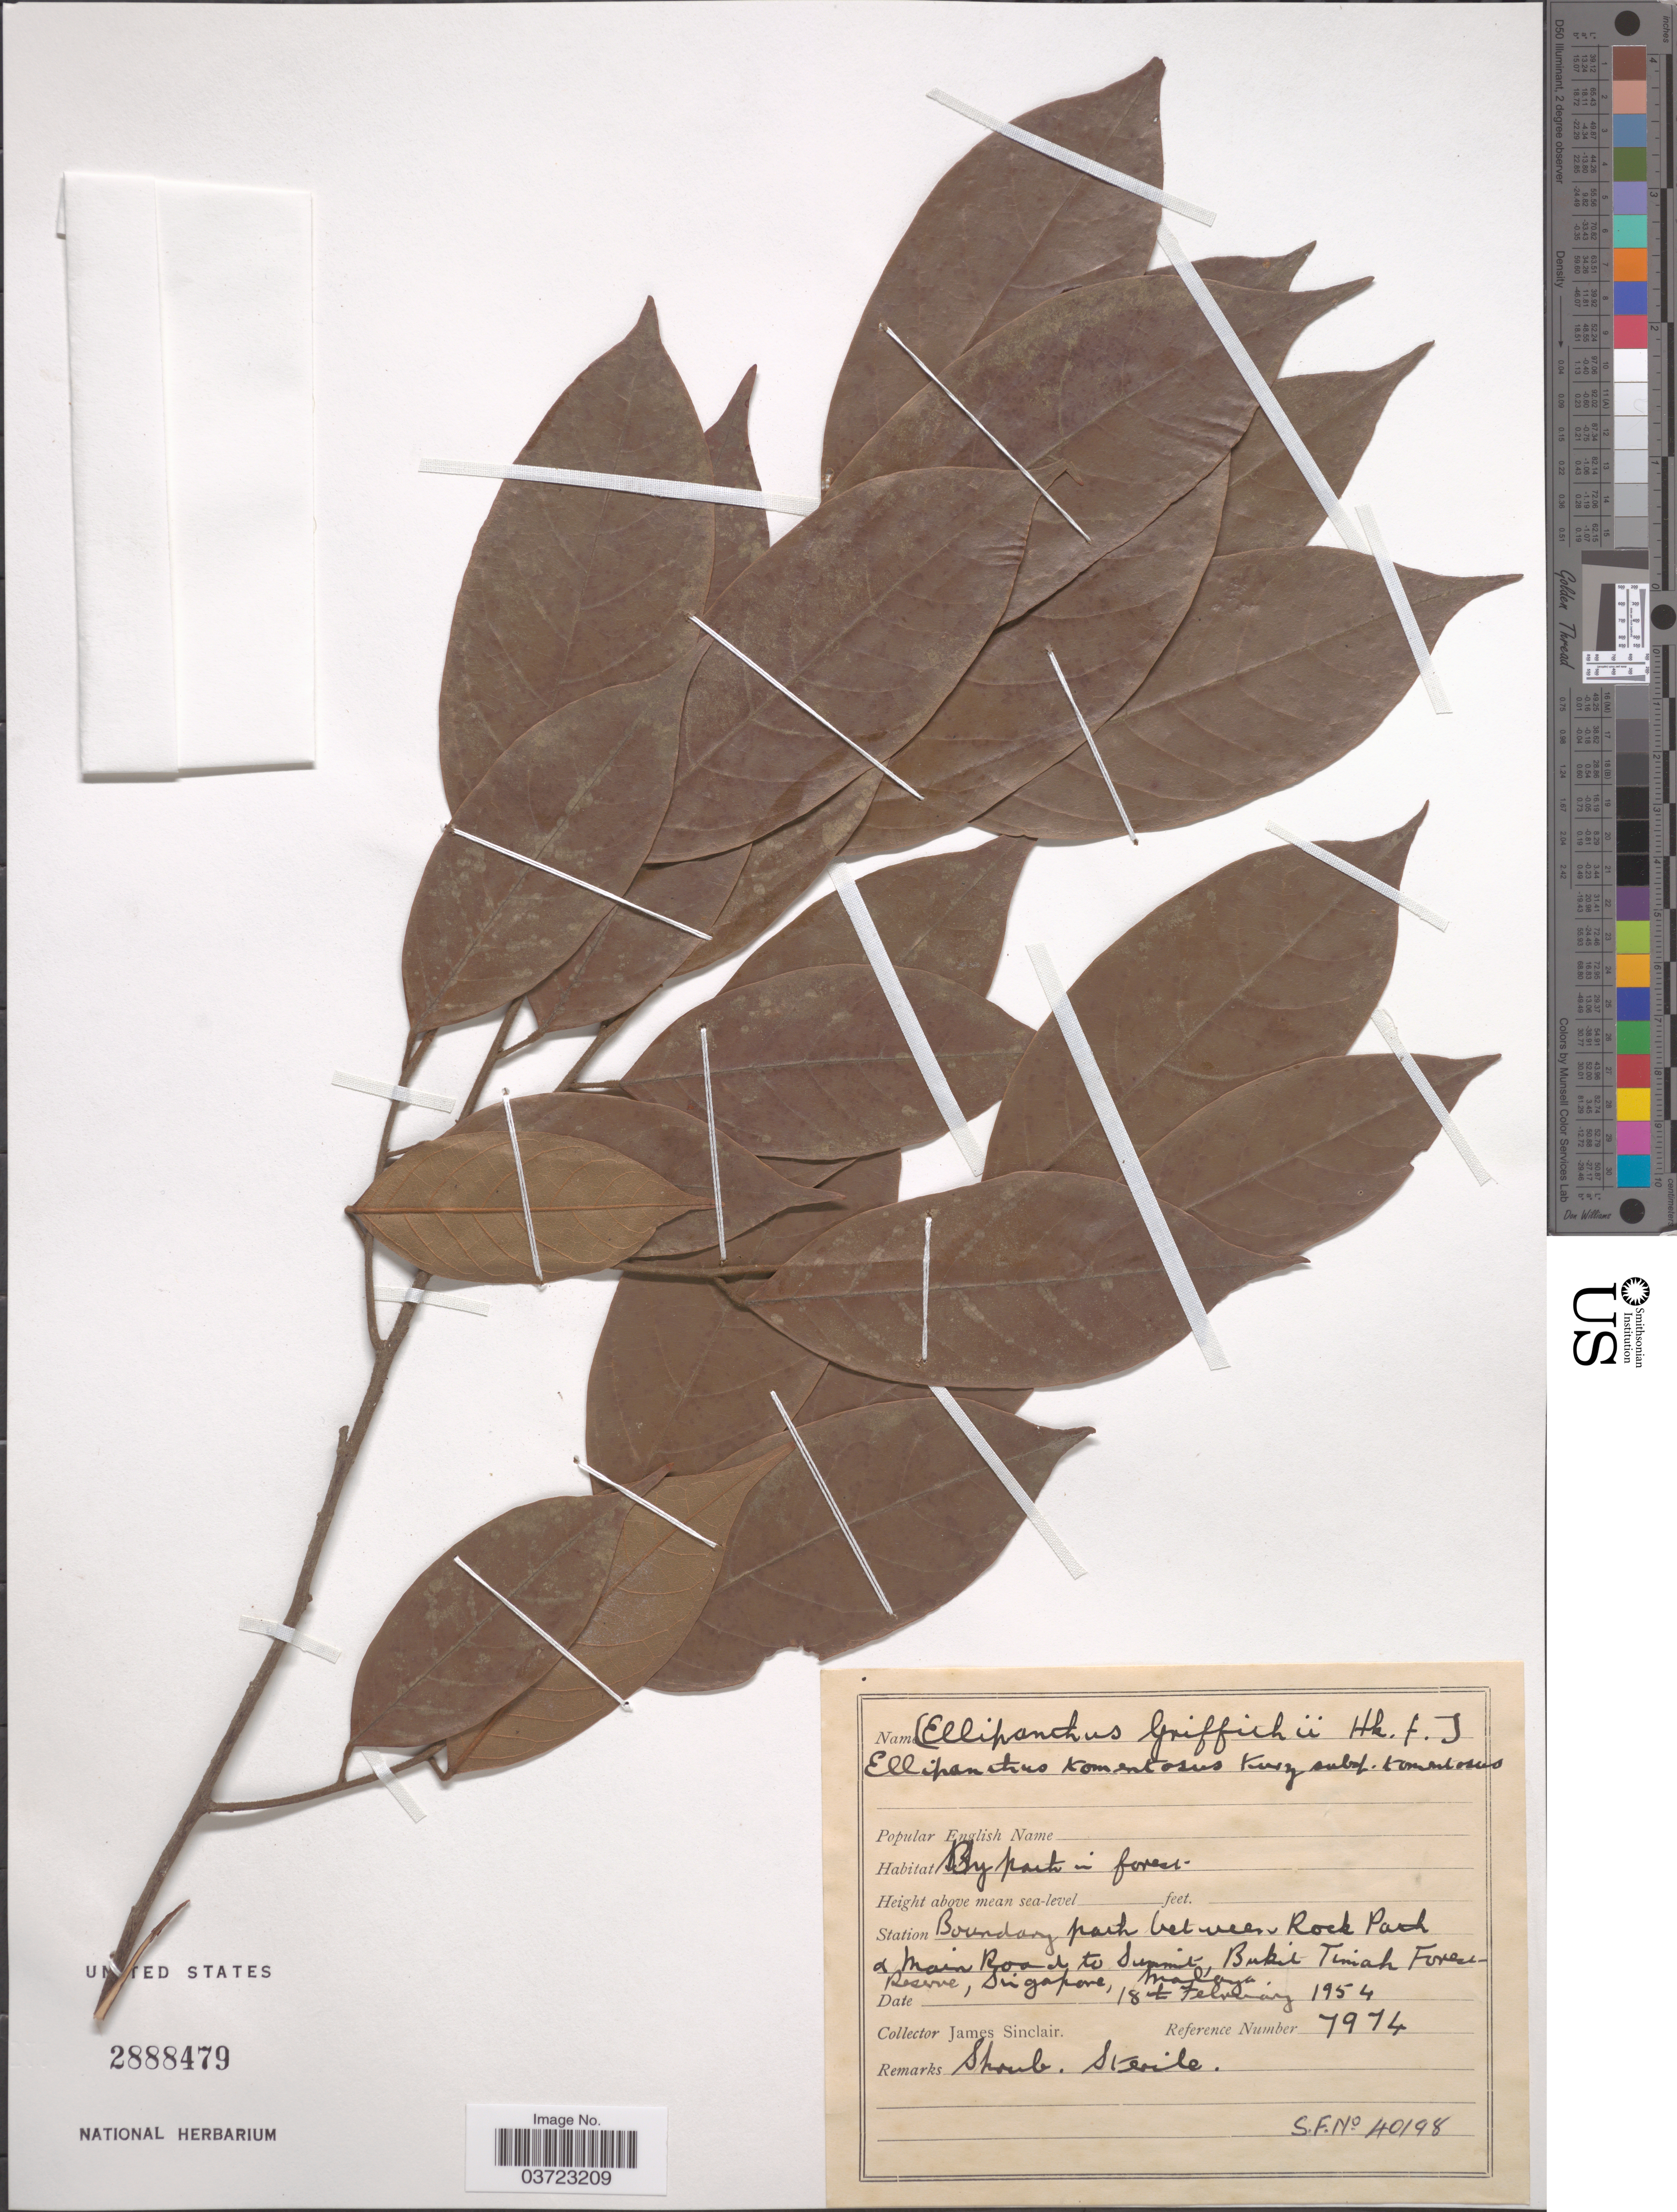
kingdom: Plantae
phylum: Tracheophyta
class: Magnoliopsida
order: Oxalidales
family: Connaraceae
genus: Ellipanthus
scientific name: Ellipanthus tomentosus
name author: Kurz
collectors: J. Sinclair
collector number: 7974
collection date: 1954-02-18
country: Singapore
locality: Station Boundary path between Rock Park & Main Road to Summit Bukit Timah Forest Reserve.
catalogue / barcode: US 2888479